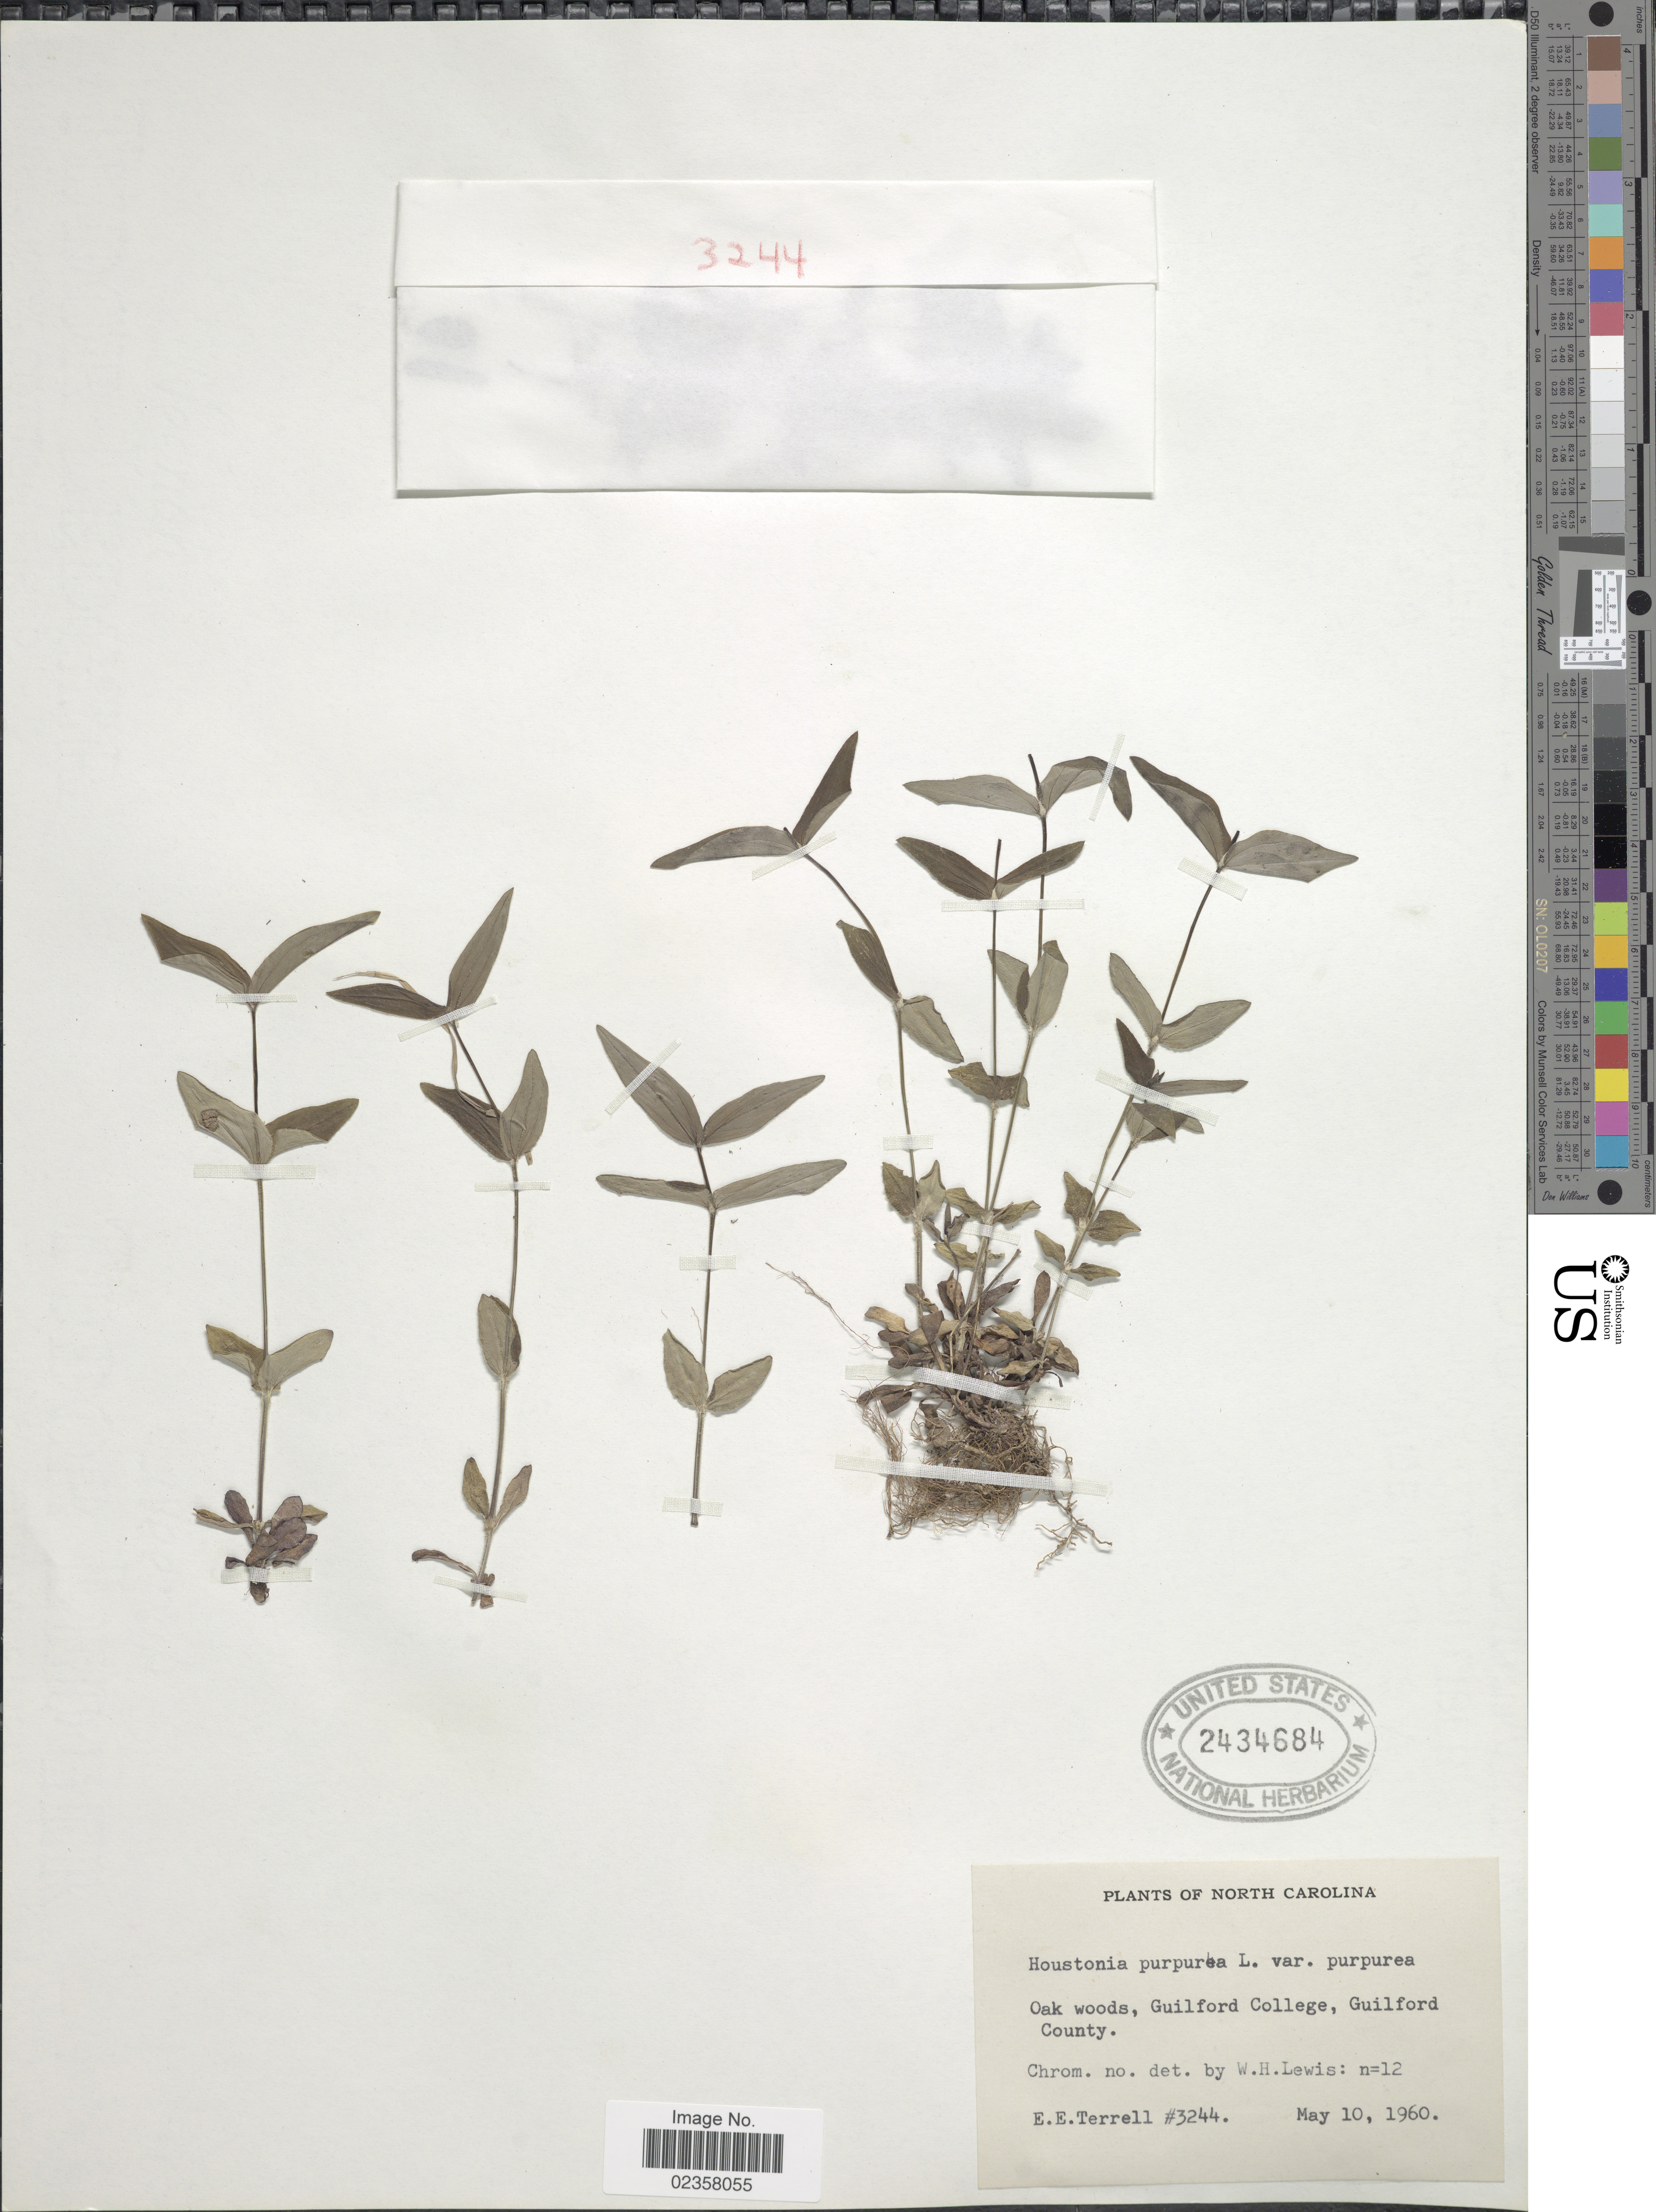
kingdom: Plantae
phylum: Tracheophyta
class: Magnoliopsida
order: Gentianales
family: Rubiaceae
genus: Houstonia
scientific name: Houstonia purpurea var. purpurea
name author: L.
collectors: E. E. Terrell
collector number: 3244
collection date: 1960-05-10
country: United States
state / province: North Carolina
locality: Oak woods, Guilford College, Guilford County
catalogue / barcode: US 2434684